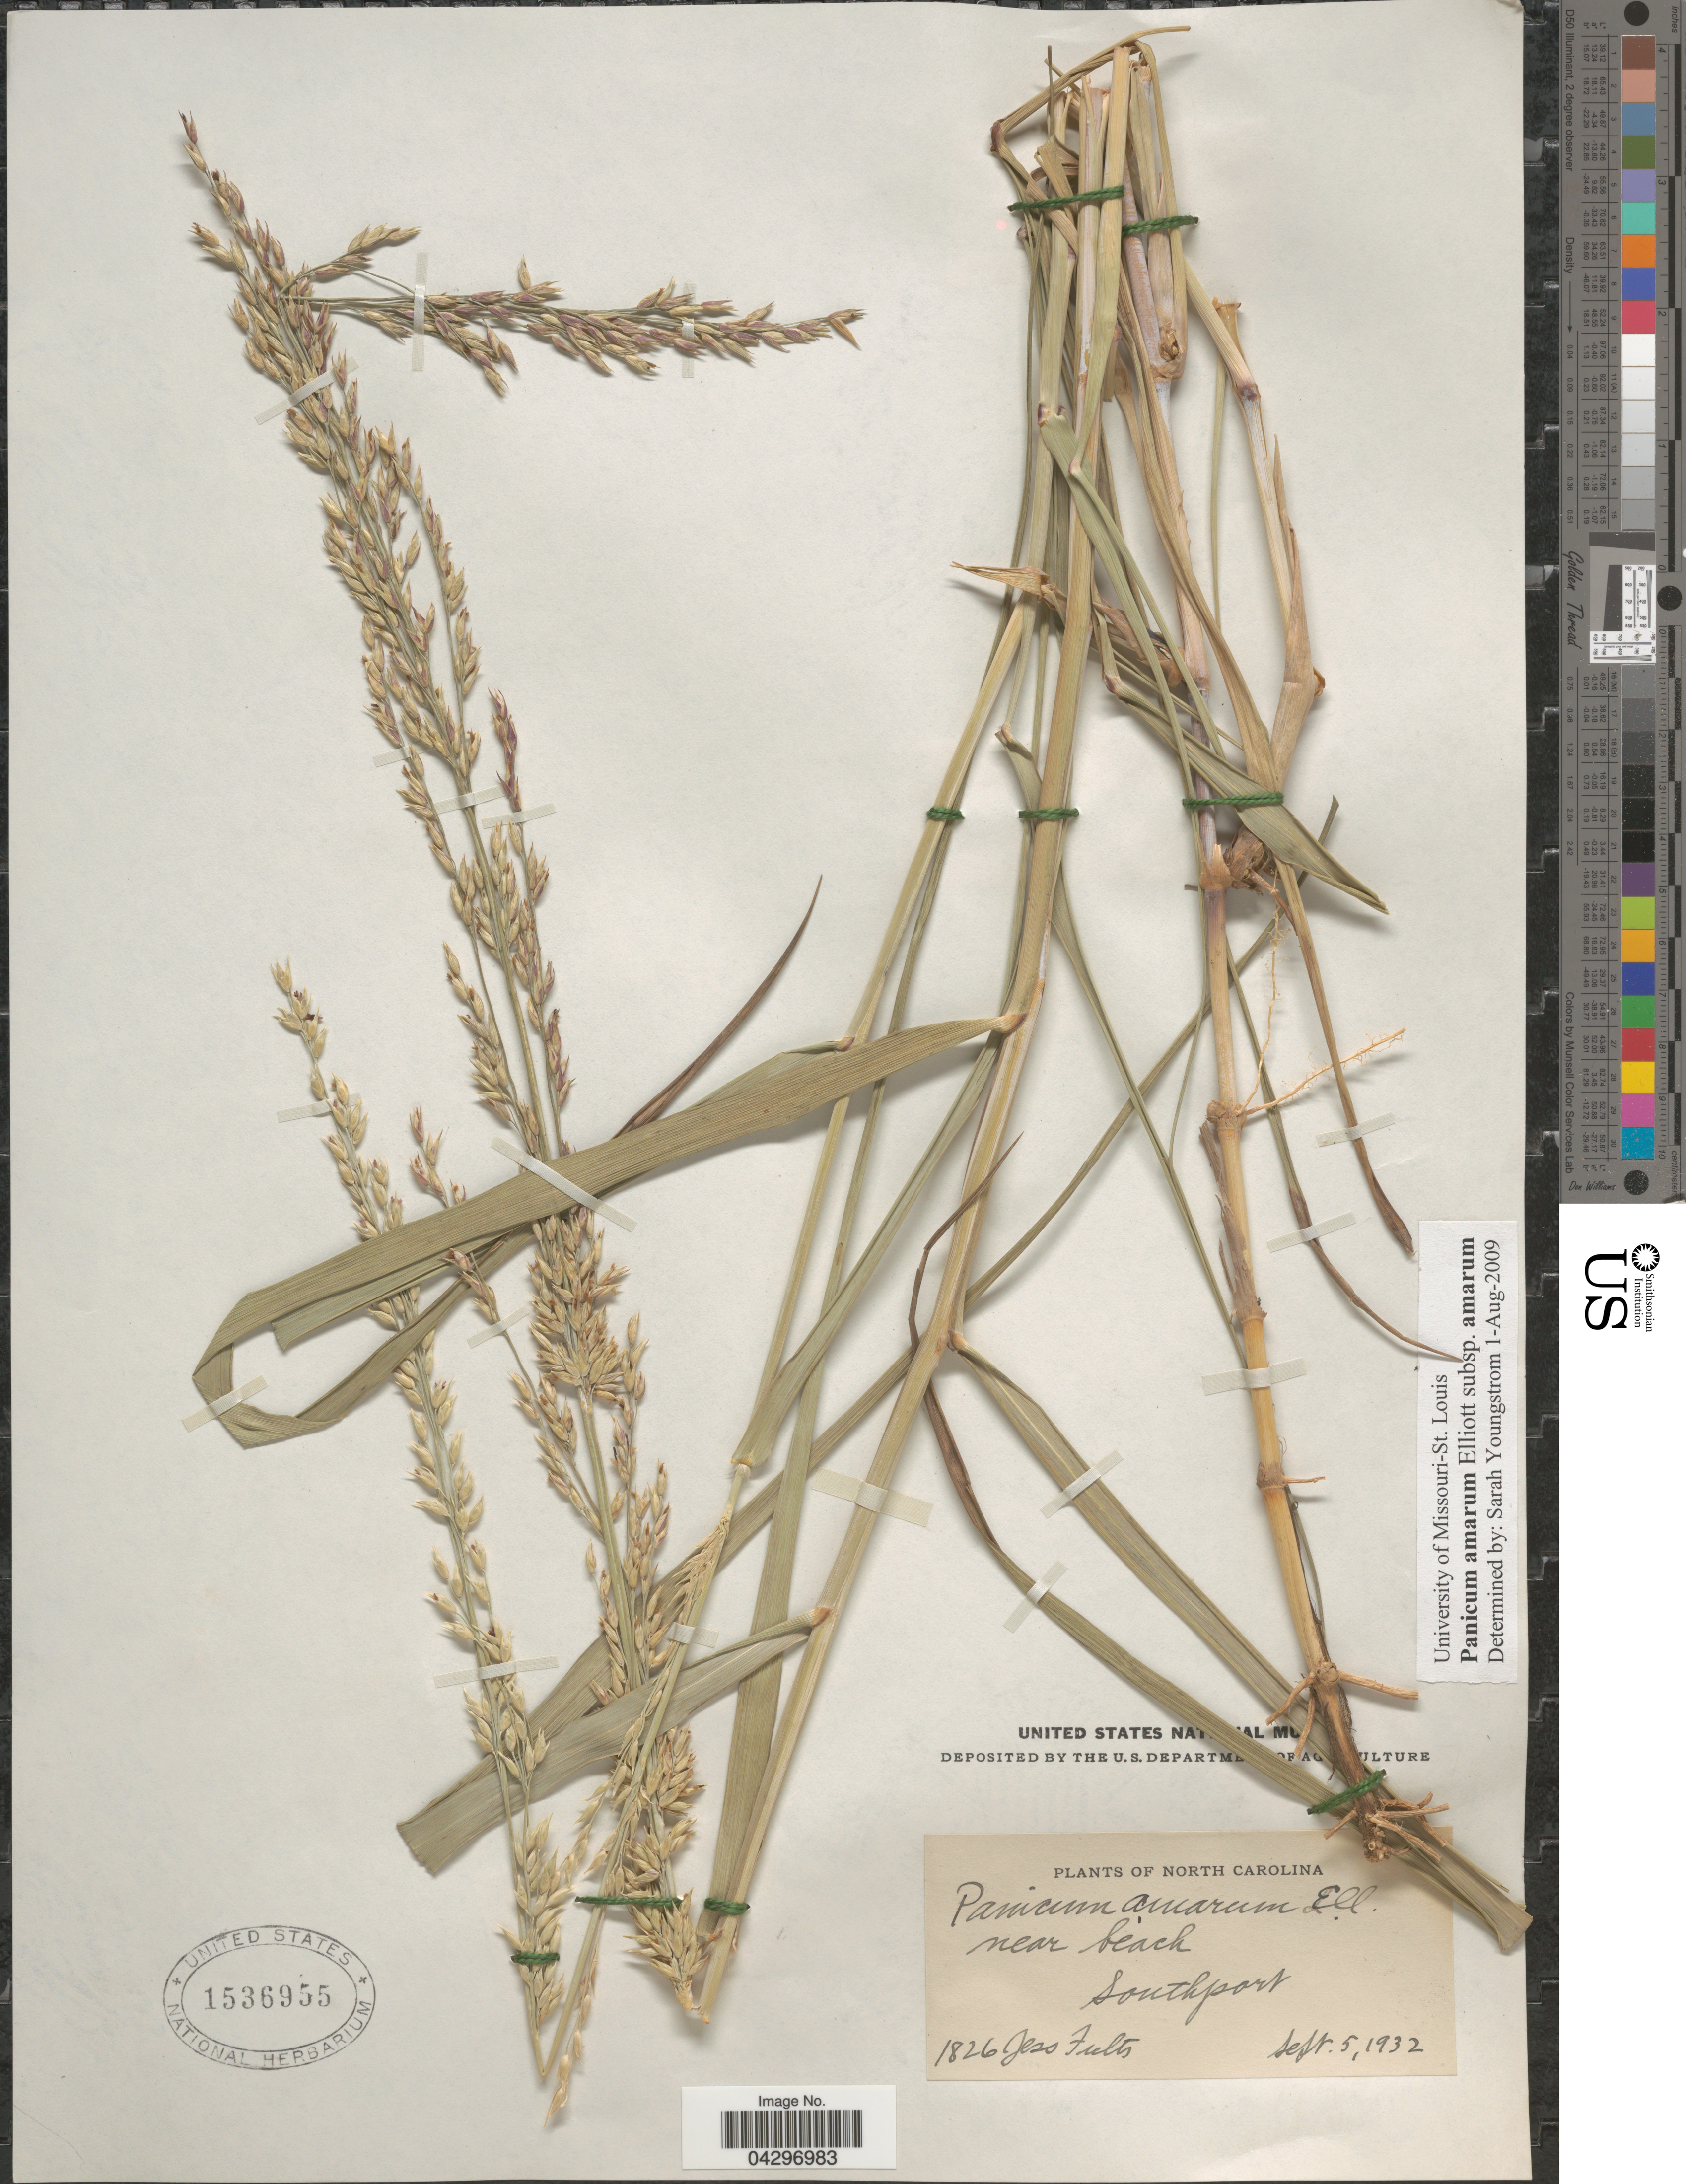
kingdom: Plantae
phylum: Tracheophyta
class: Liliopsida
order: Poales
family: Poaceae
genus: Panicum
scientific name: Panicum amarum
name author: Elliott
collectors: J. Fults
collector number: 1826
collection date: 1932-09-05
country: United States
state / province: North Carolina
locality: Near beach. Southport.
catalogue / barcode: US 1536955